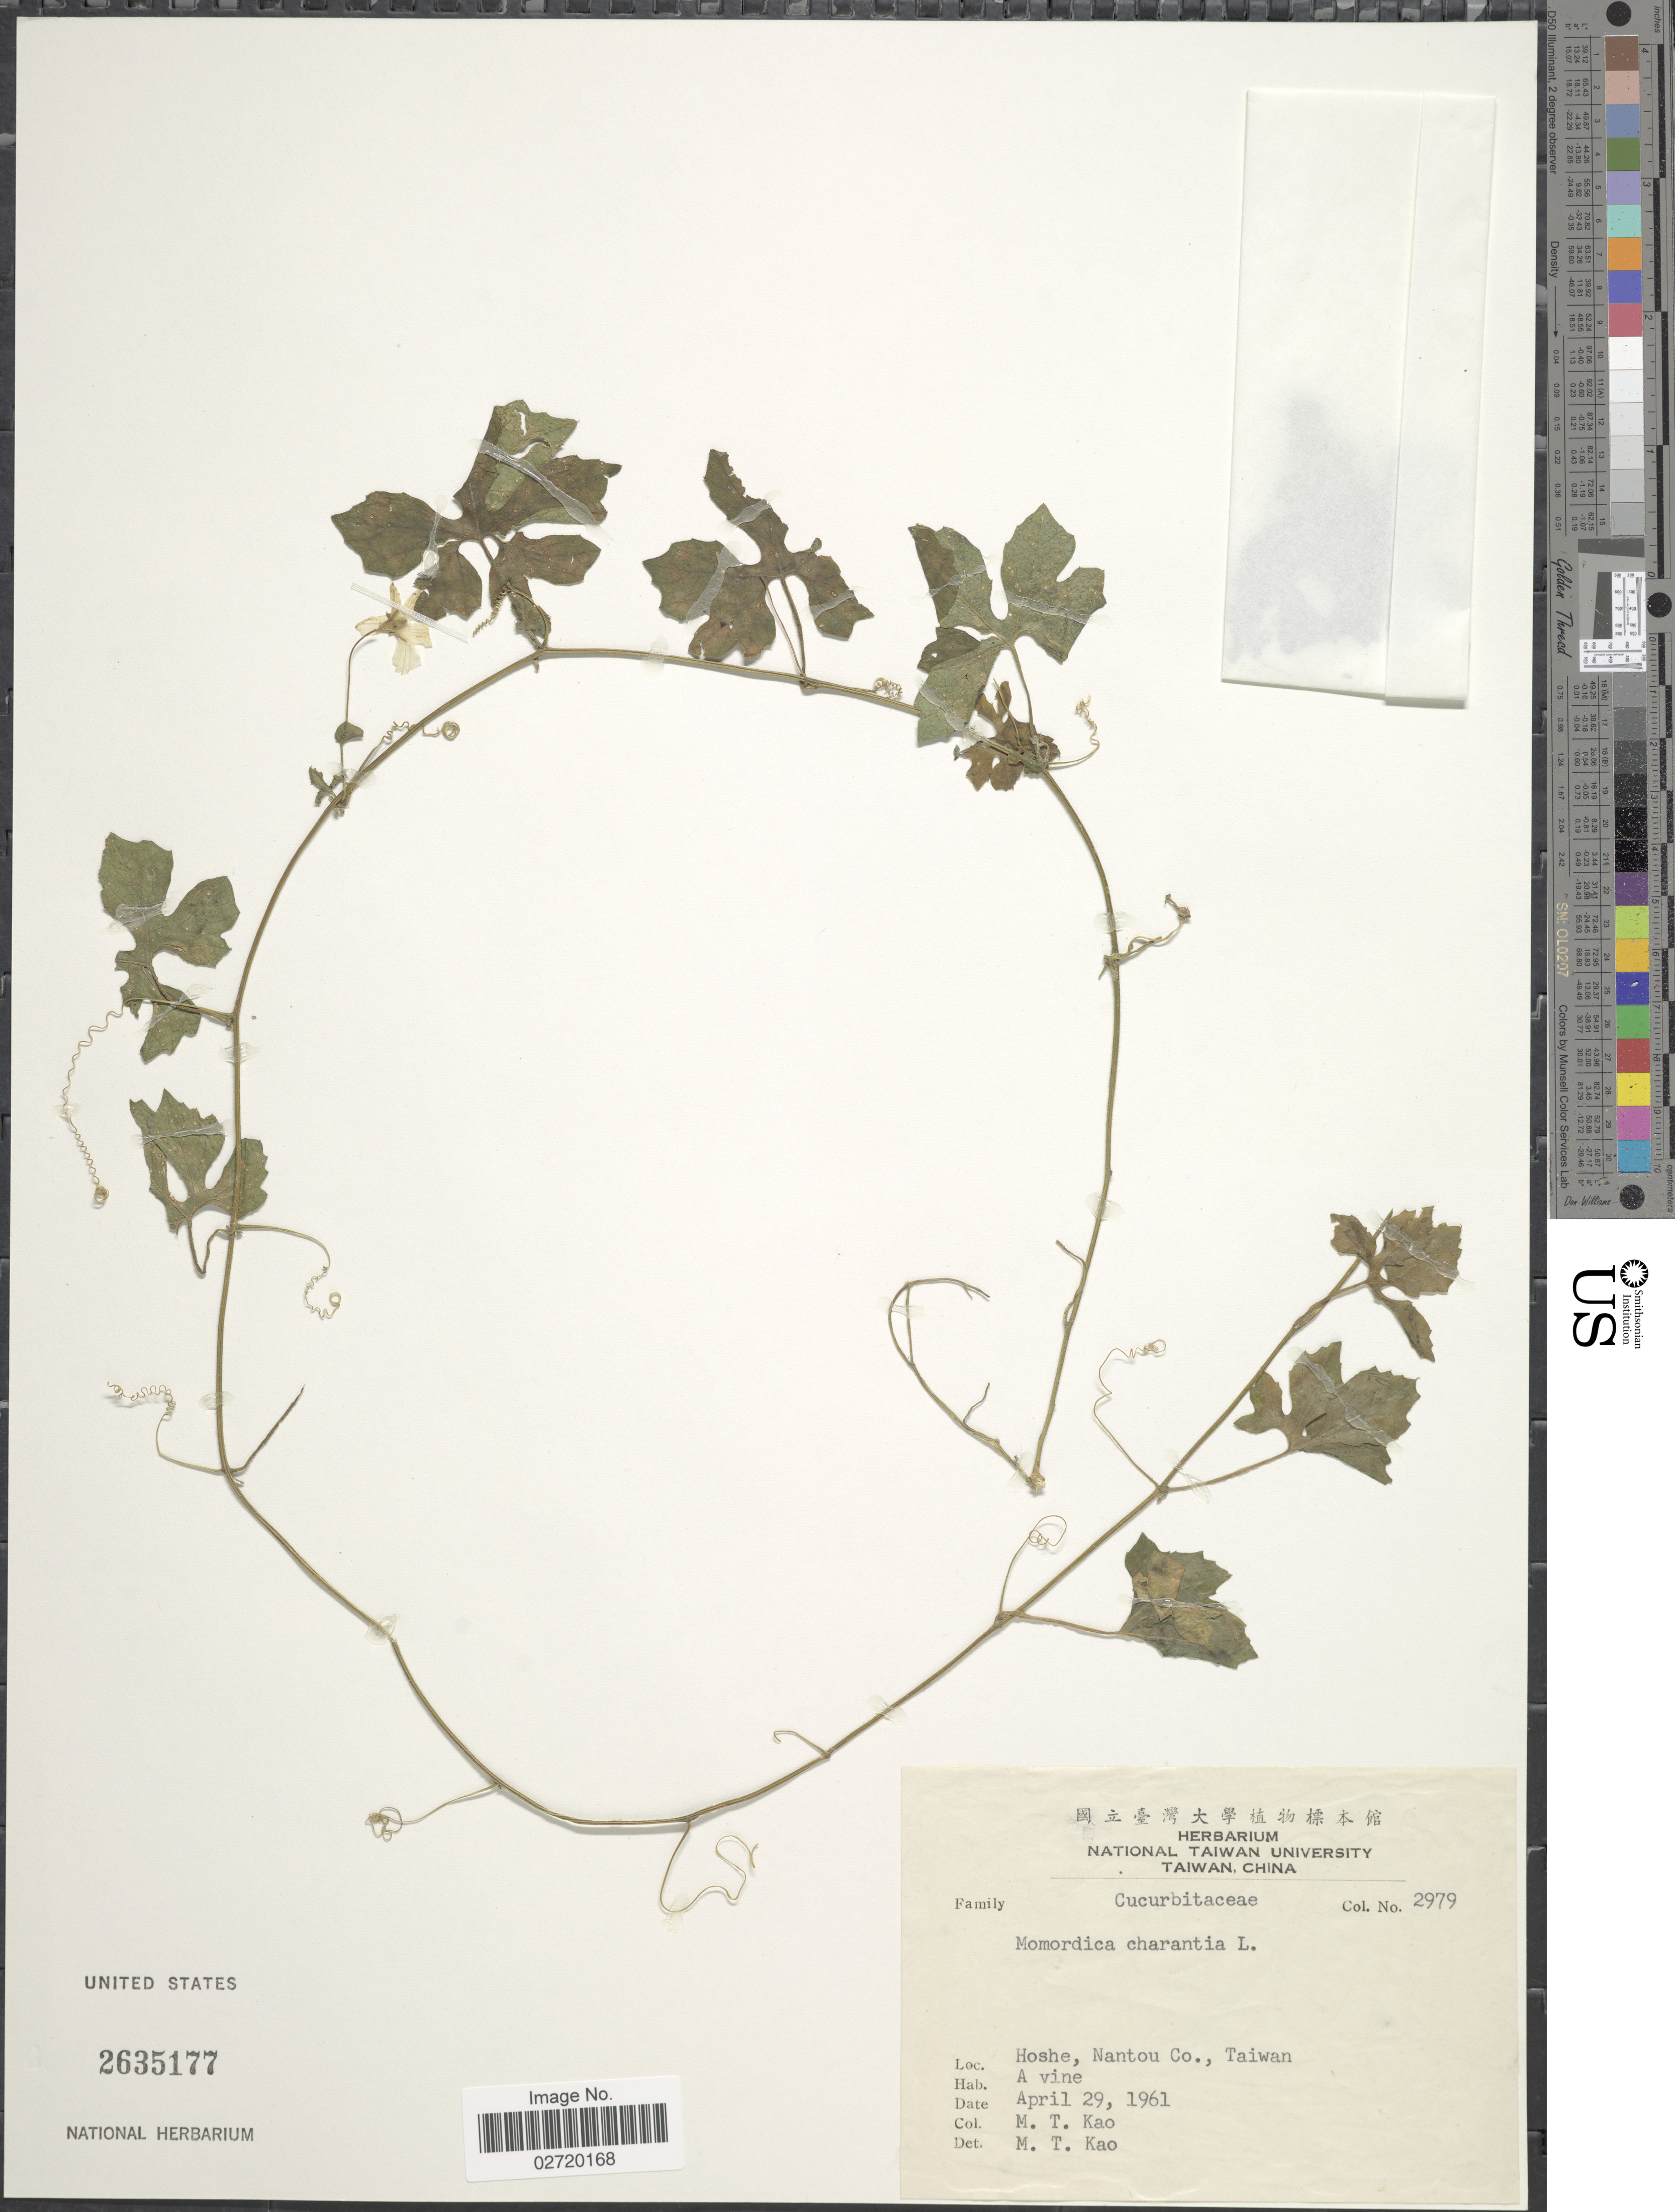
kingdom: Plantae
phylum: Tracheophyta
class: Magnoliopsida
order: Cucurbitales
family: Cucurbitaceae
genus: Momordica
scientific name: Momordica charantia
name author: L.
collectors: M. T. Kao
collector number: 2979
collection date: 1961-04-29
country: Taiwan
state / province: Nantou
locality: Hoshe, Nantou Co., Taiwan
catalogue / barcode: US 2635177